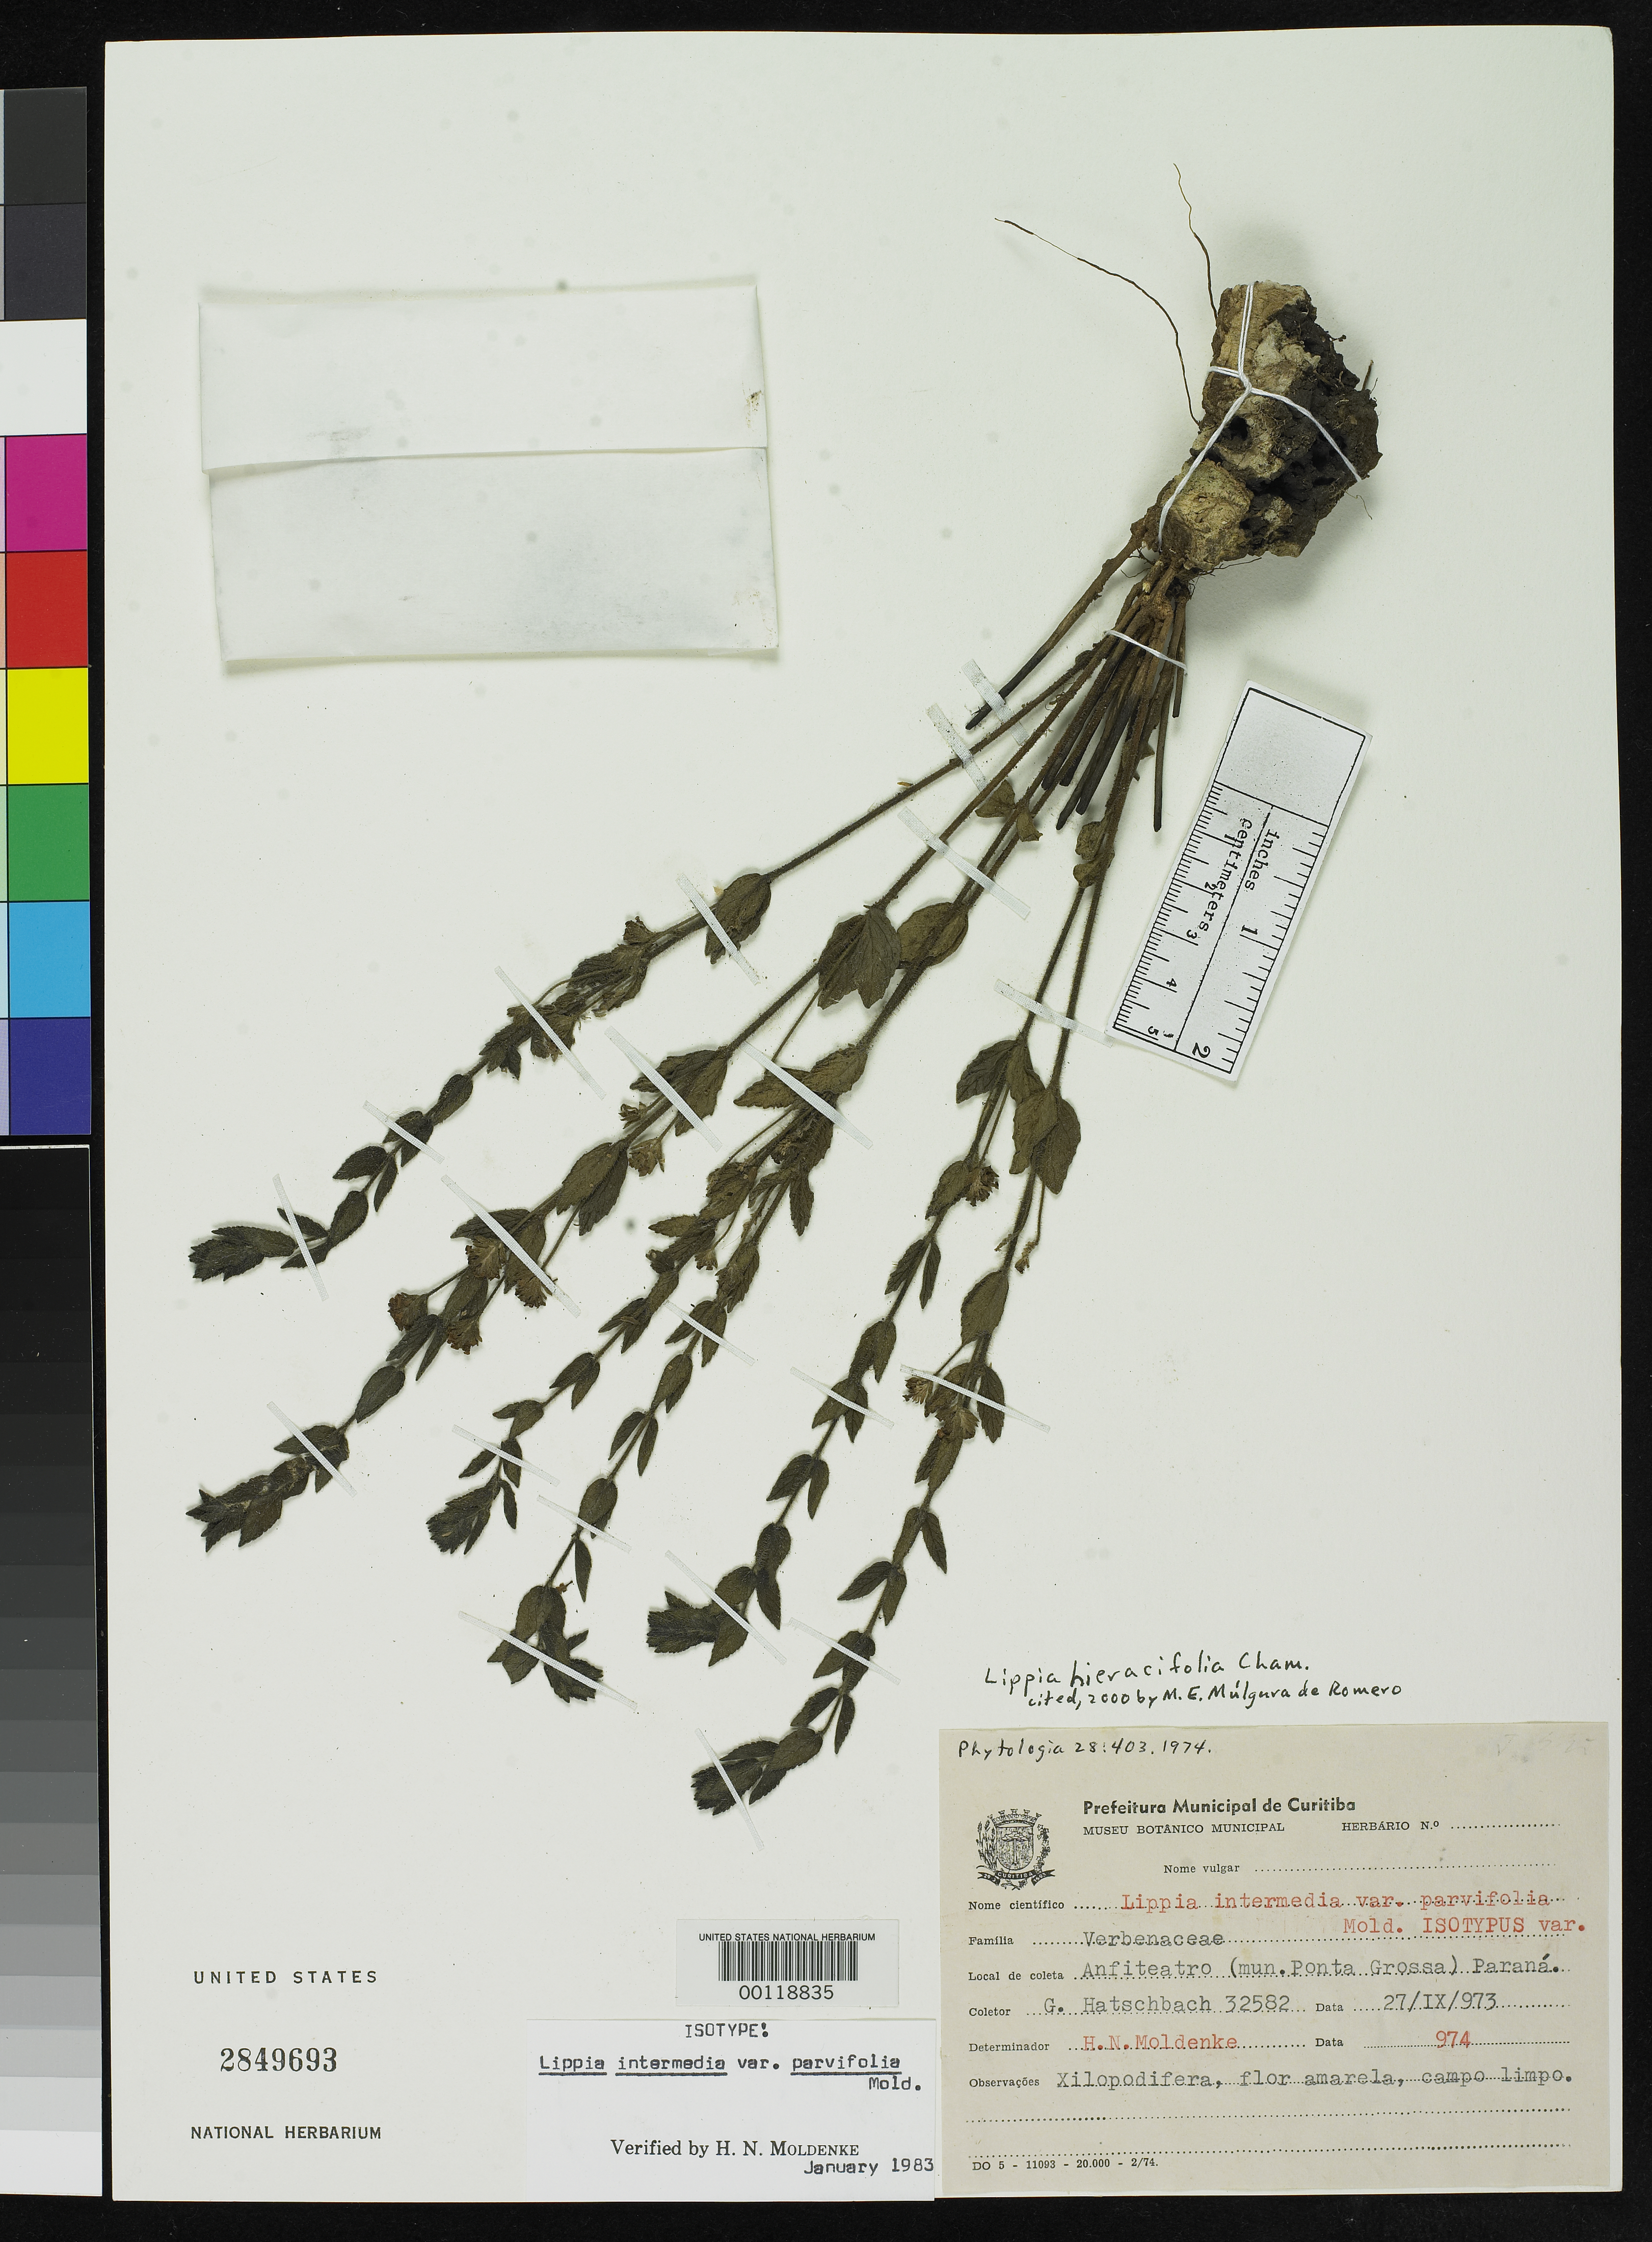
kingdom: Plantae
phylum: Tracheophyta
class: Magnoliopsida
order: Lamiales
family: Verbenaceae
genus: Lippia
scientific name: Lippia intermedia var. parvifolia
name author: Moldenke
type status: Isotype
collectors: G. Hatschbach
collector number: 32582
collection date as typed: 27 Sep 1973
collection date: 1973-09-27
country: Brazil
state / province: Paraná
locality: Anfiteatro, Ponta Grossa.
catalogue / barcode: US 2849693